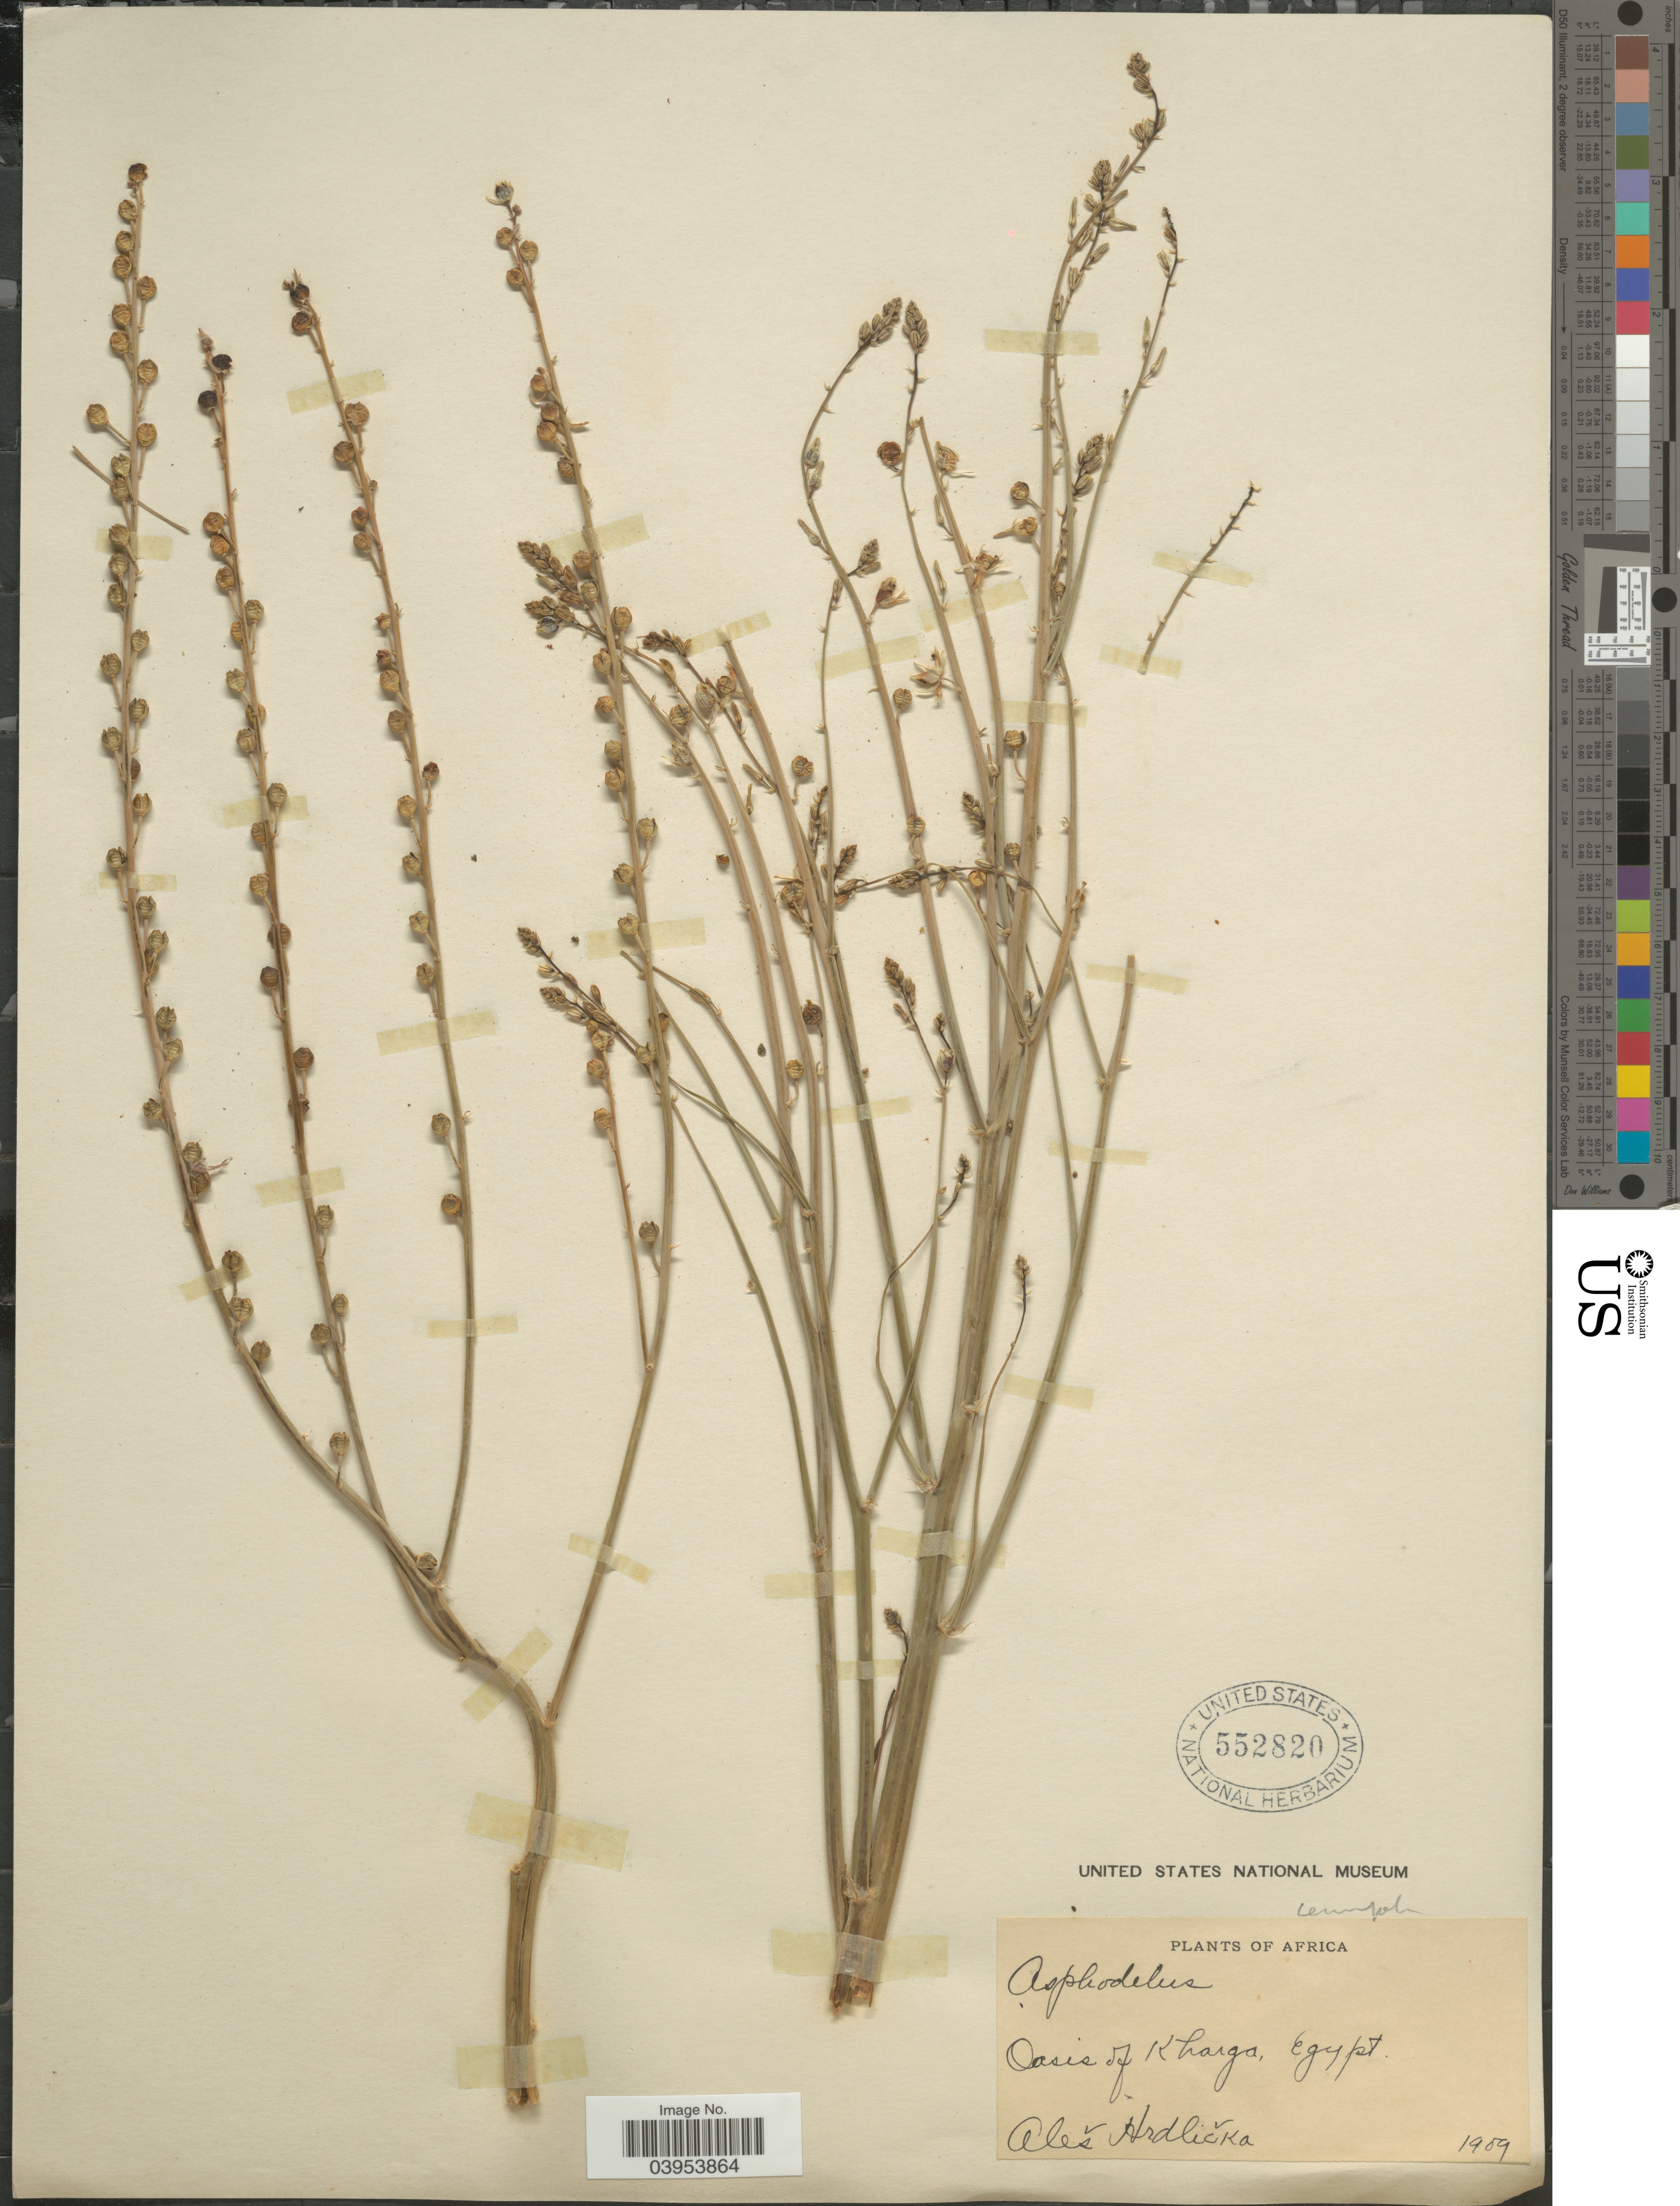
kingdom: Plantae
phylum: Tracheophyta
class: Liliopsida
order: Asparagales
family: Asphodelaceae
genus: Asphodelus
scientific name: Asphodelus cerasiferus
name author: J. Gay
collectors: A. Hrdlicka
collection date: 1909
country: Egypt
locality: Oasis of Kharga.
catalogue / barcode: US 552820